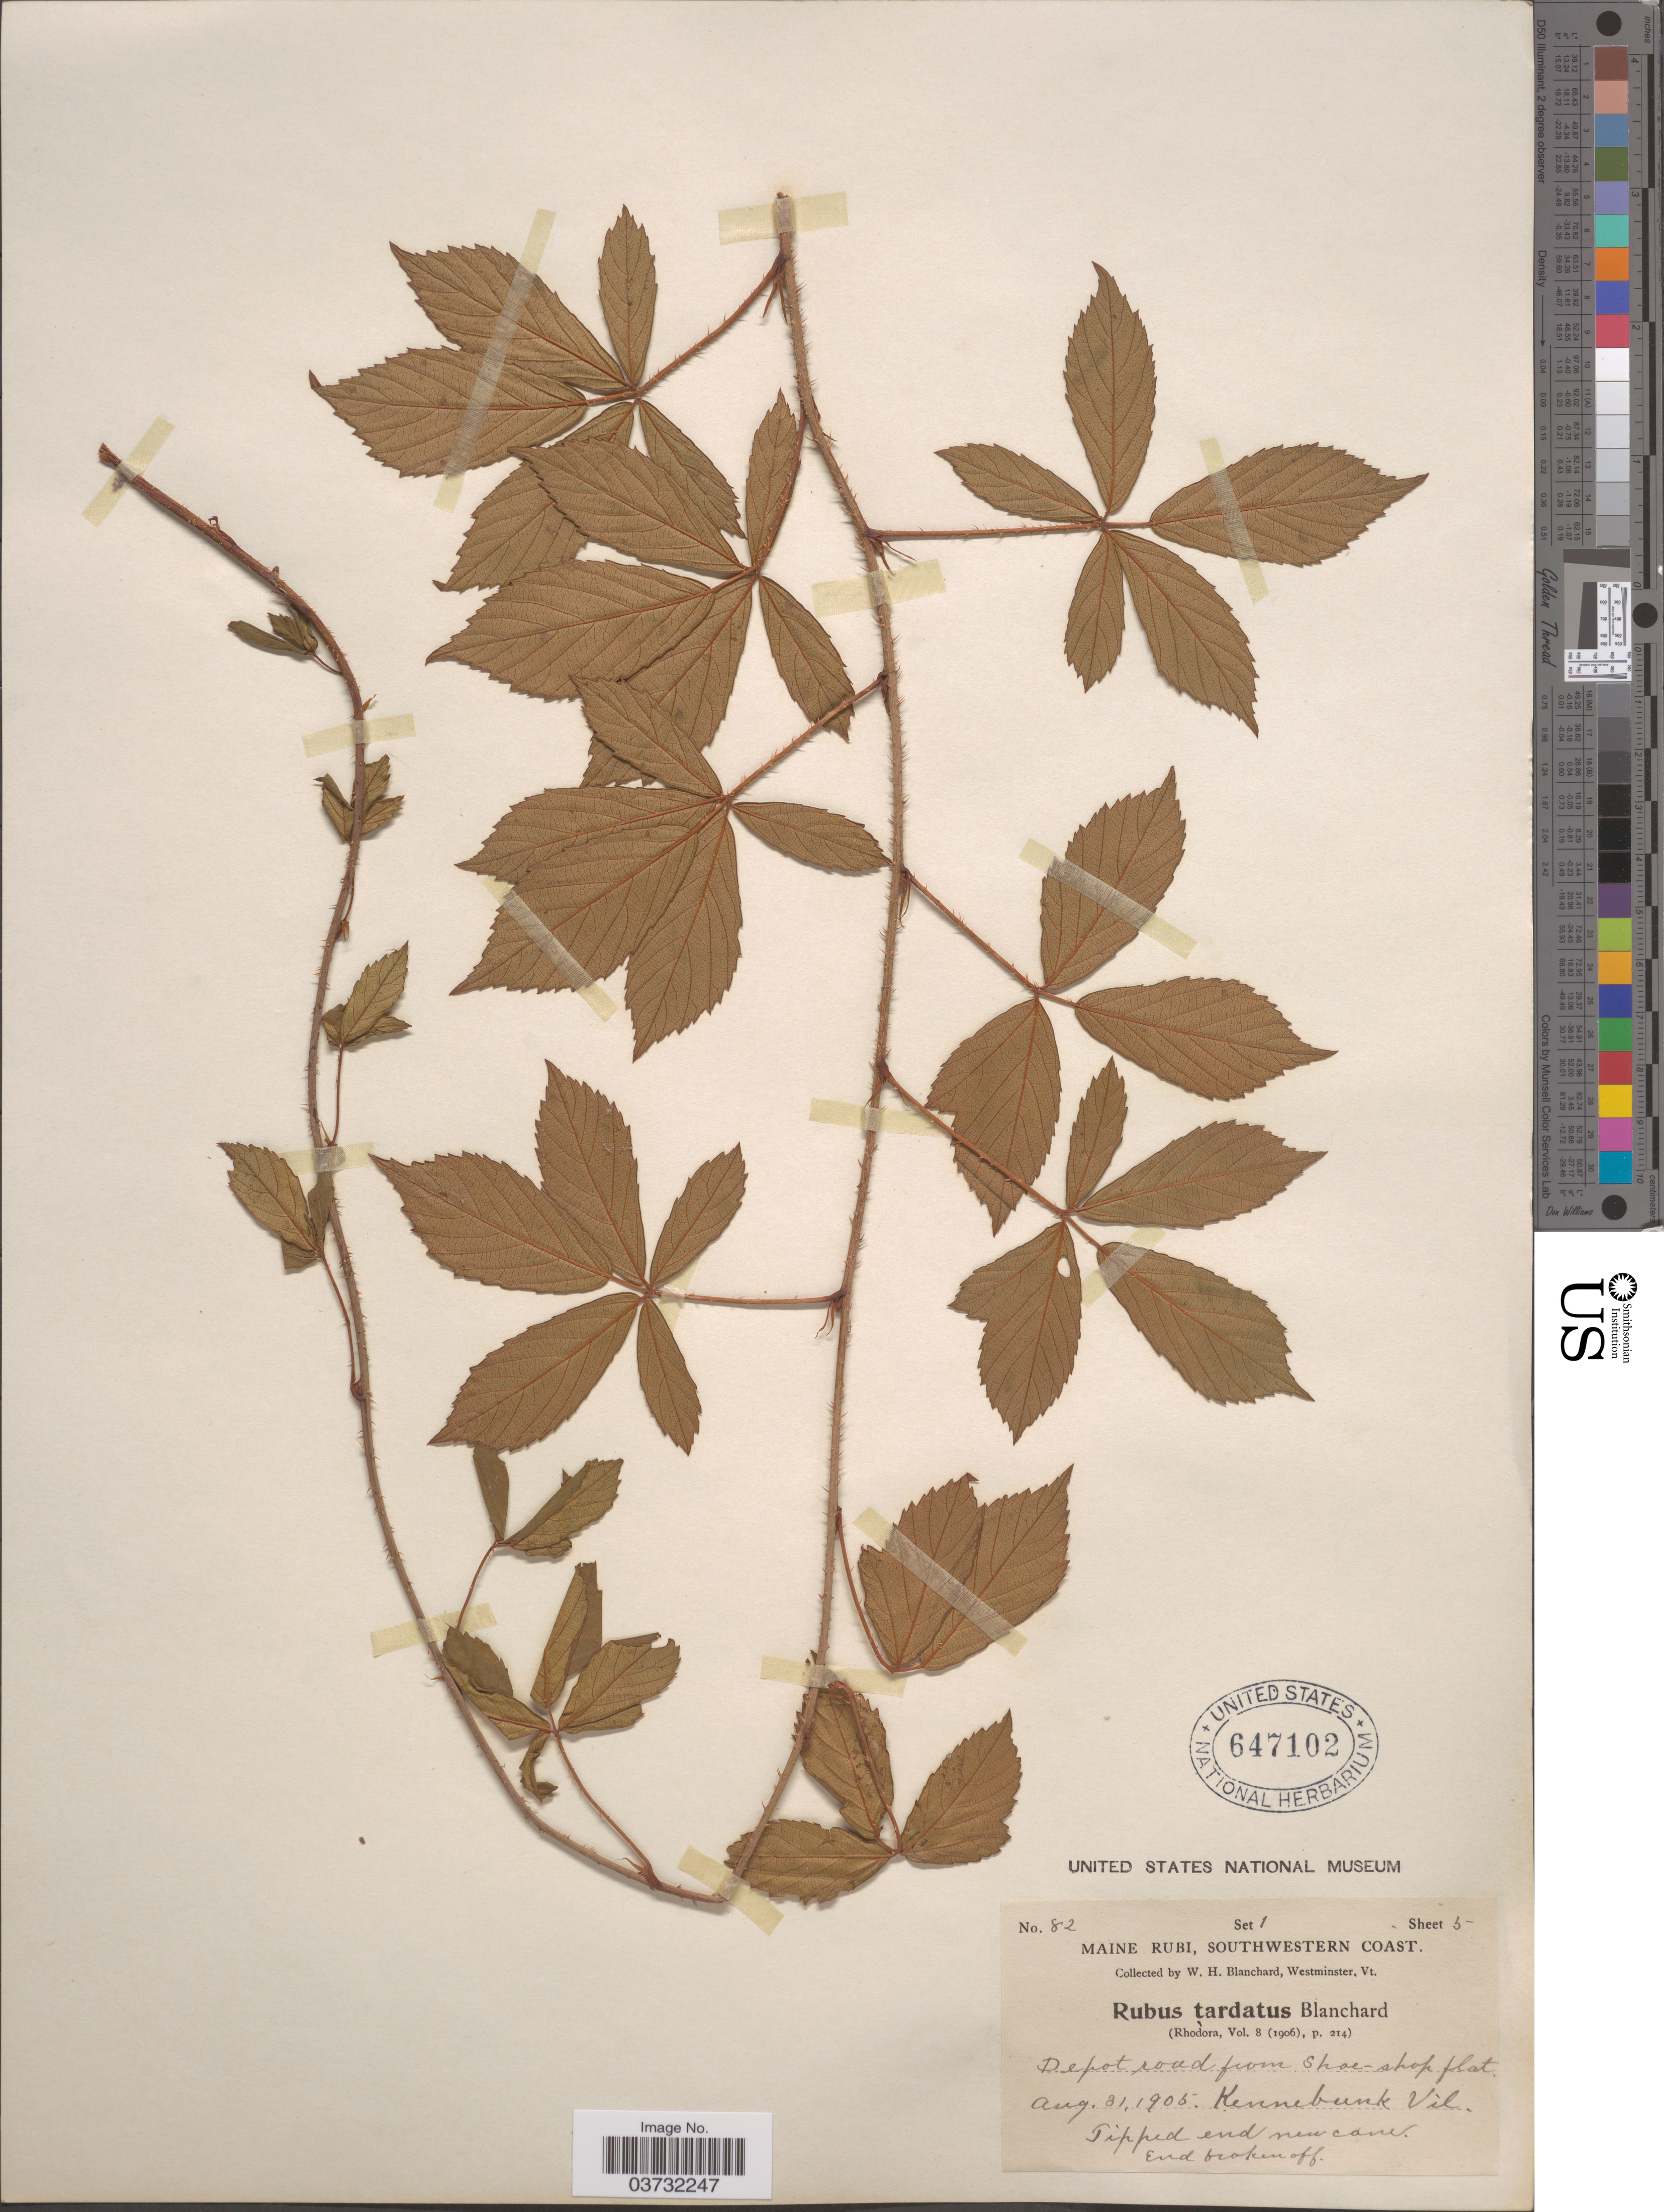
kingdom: Plantae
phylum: Tracheophyta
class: Magnoliopsida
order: Rosales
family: Rosaceae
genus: Rubus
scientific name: Rubus tardatus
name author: Blanch.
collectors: W. H. Blanchard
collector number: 82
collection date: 1905-08-31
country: United States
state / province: Maine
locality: Southwestern Coast. Depot road from Shoe-shop flat. Kennebunk Vil.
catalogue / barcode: US 647102